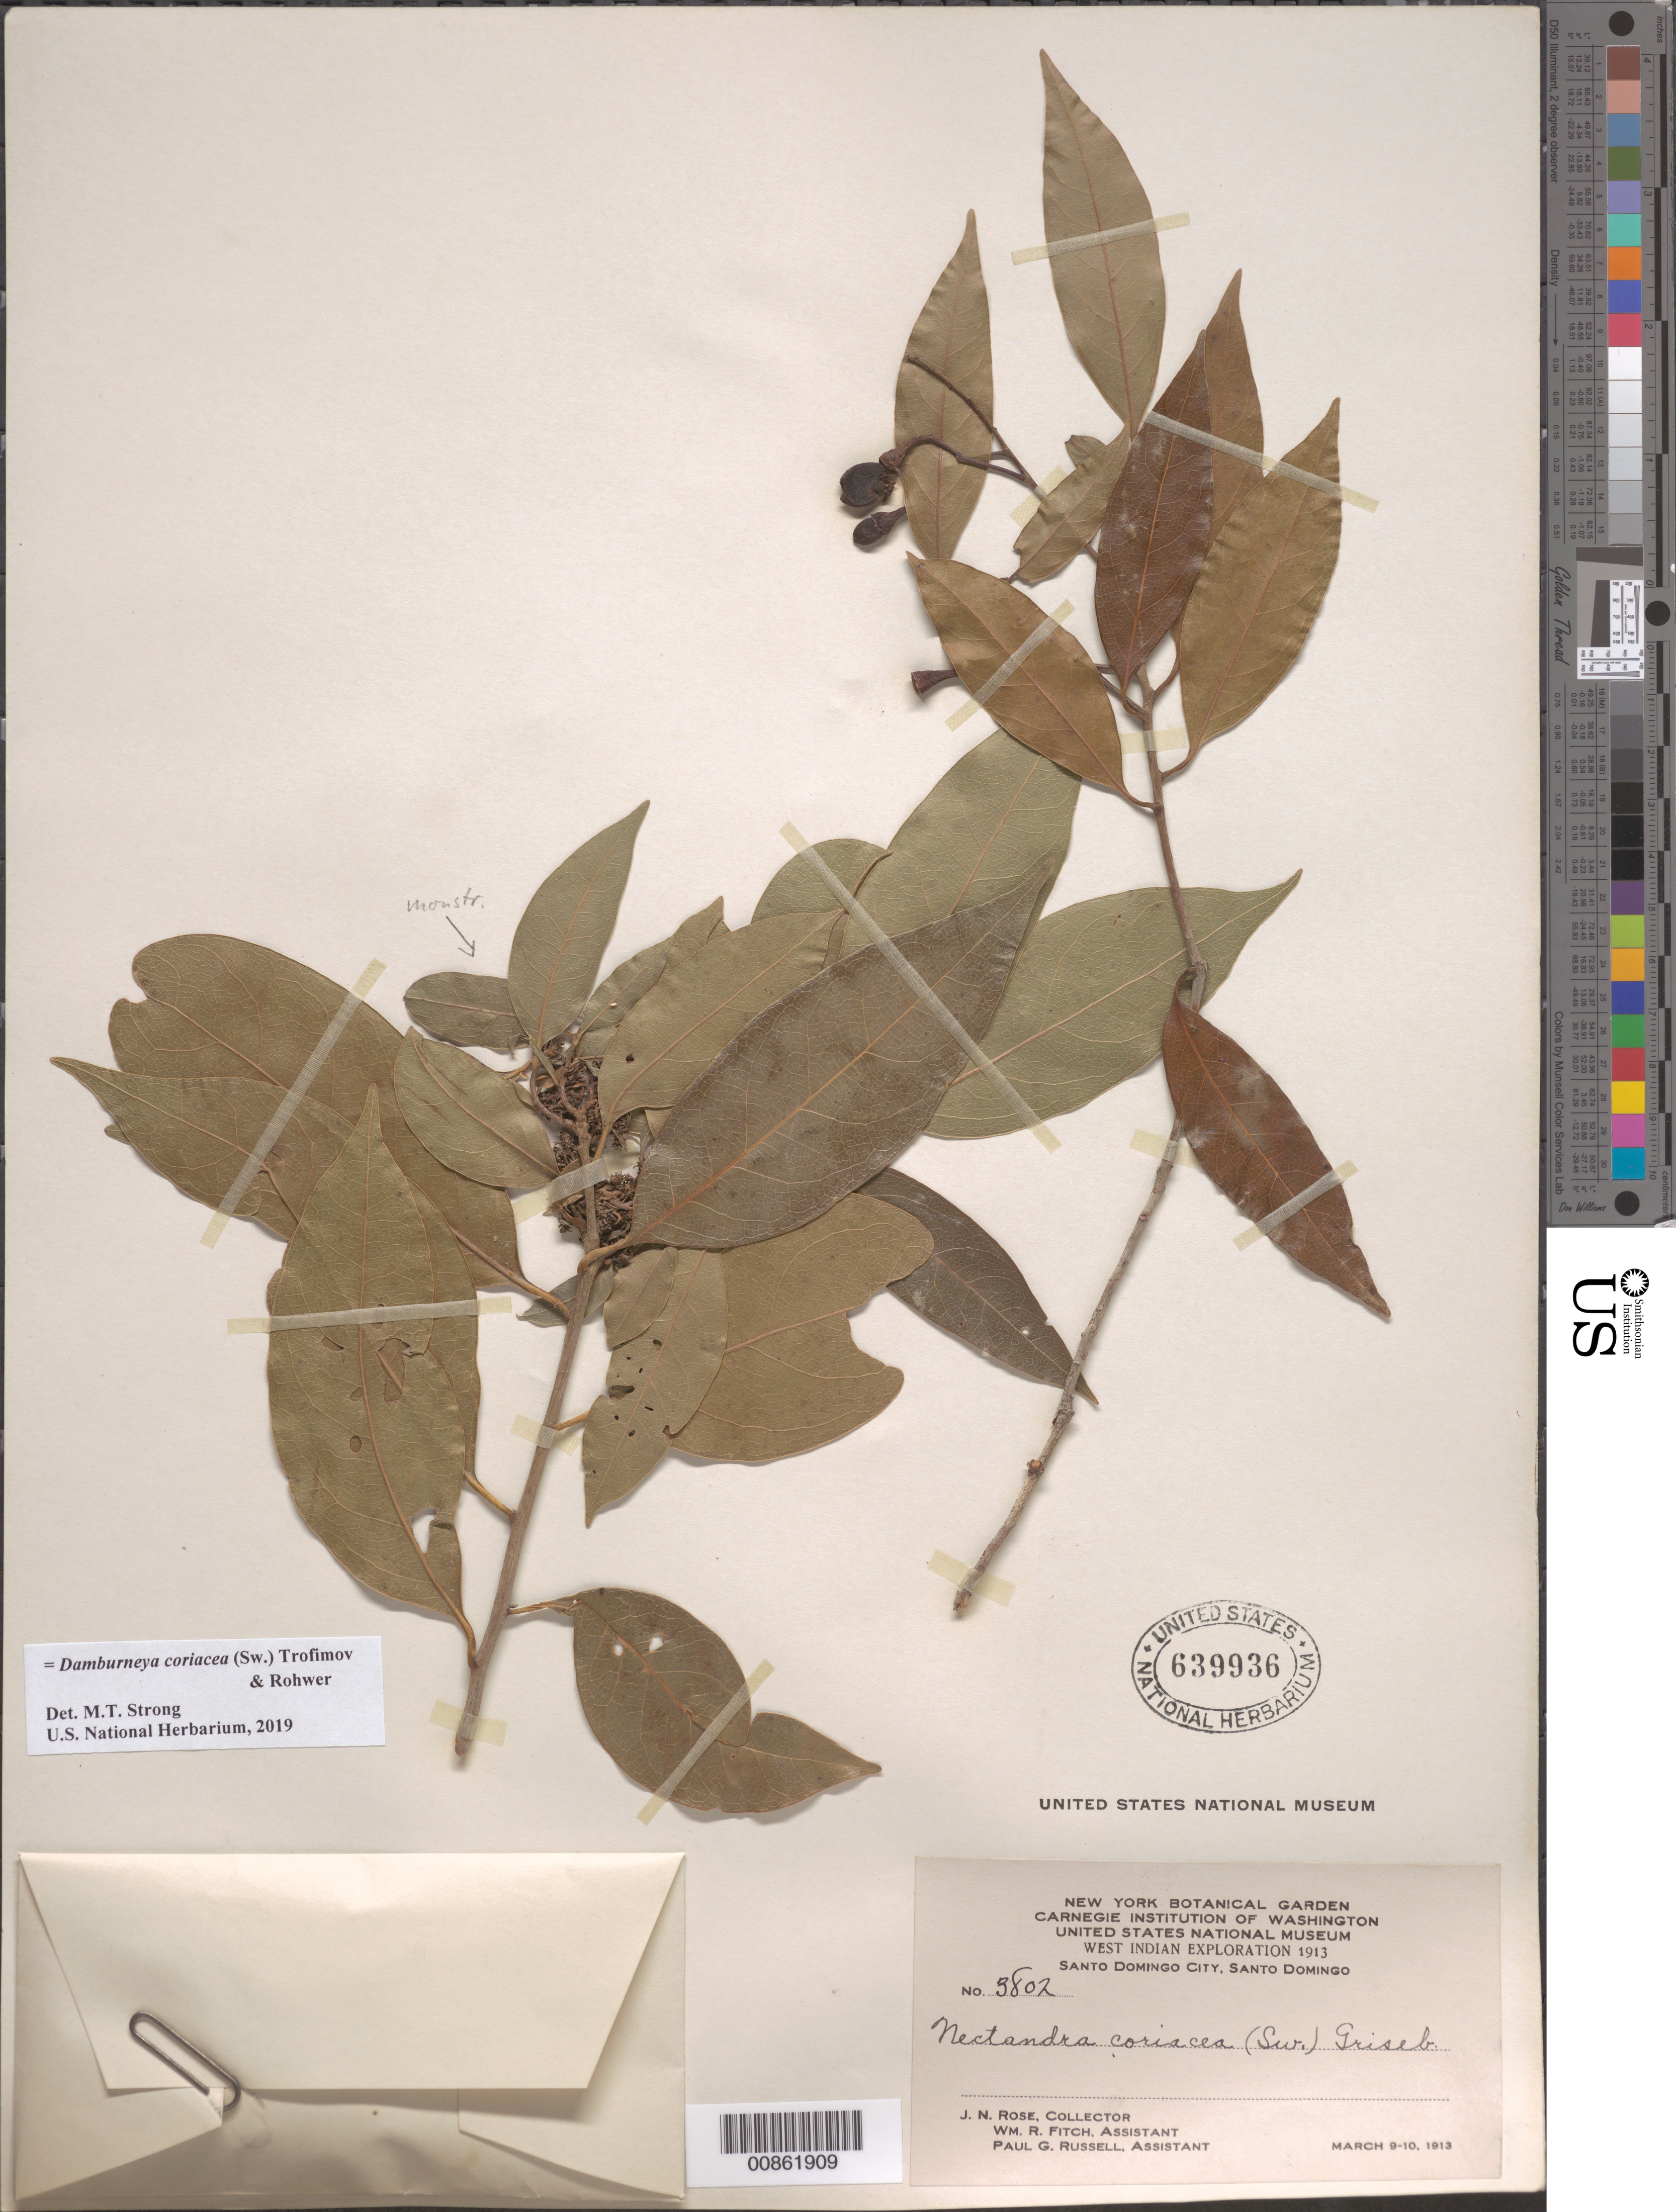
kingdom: Plantae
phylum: Tracheophyta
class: Magnoliopsida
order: Laurales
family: Lauraceae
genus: Damburneya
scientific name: Damburneya coriacea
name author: (Sw.) Trofimov & Rohwer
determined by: Strong, M. T., (US), Smithsonian Institution - National Museum of Natural History (UNITED STATES)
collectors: J. N. Rose, W. R. Fitch & P. G. Russell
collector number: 3802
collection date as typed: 09 Mar 1913 to 10 Mar 1913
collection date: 1913-03-09/1913-03-10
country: Dominican Republic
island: Hispaniola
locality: Santo Domingo City, Santo Domingo.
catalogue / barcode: US 639936